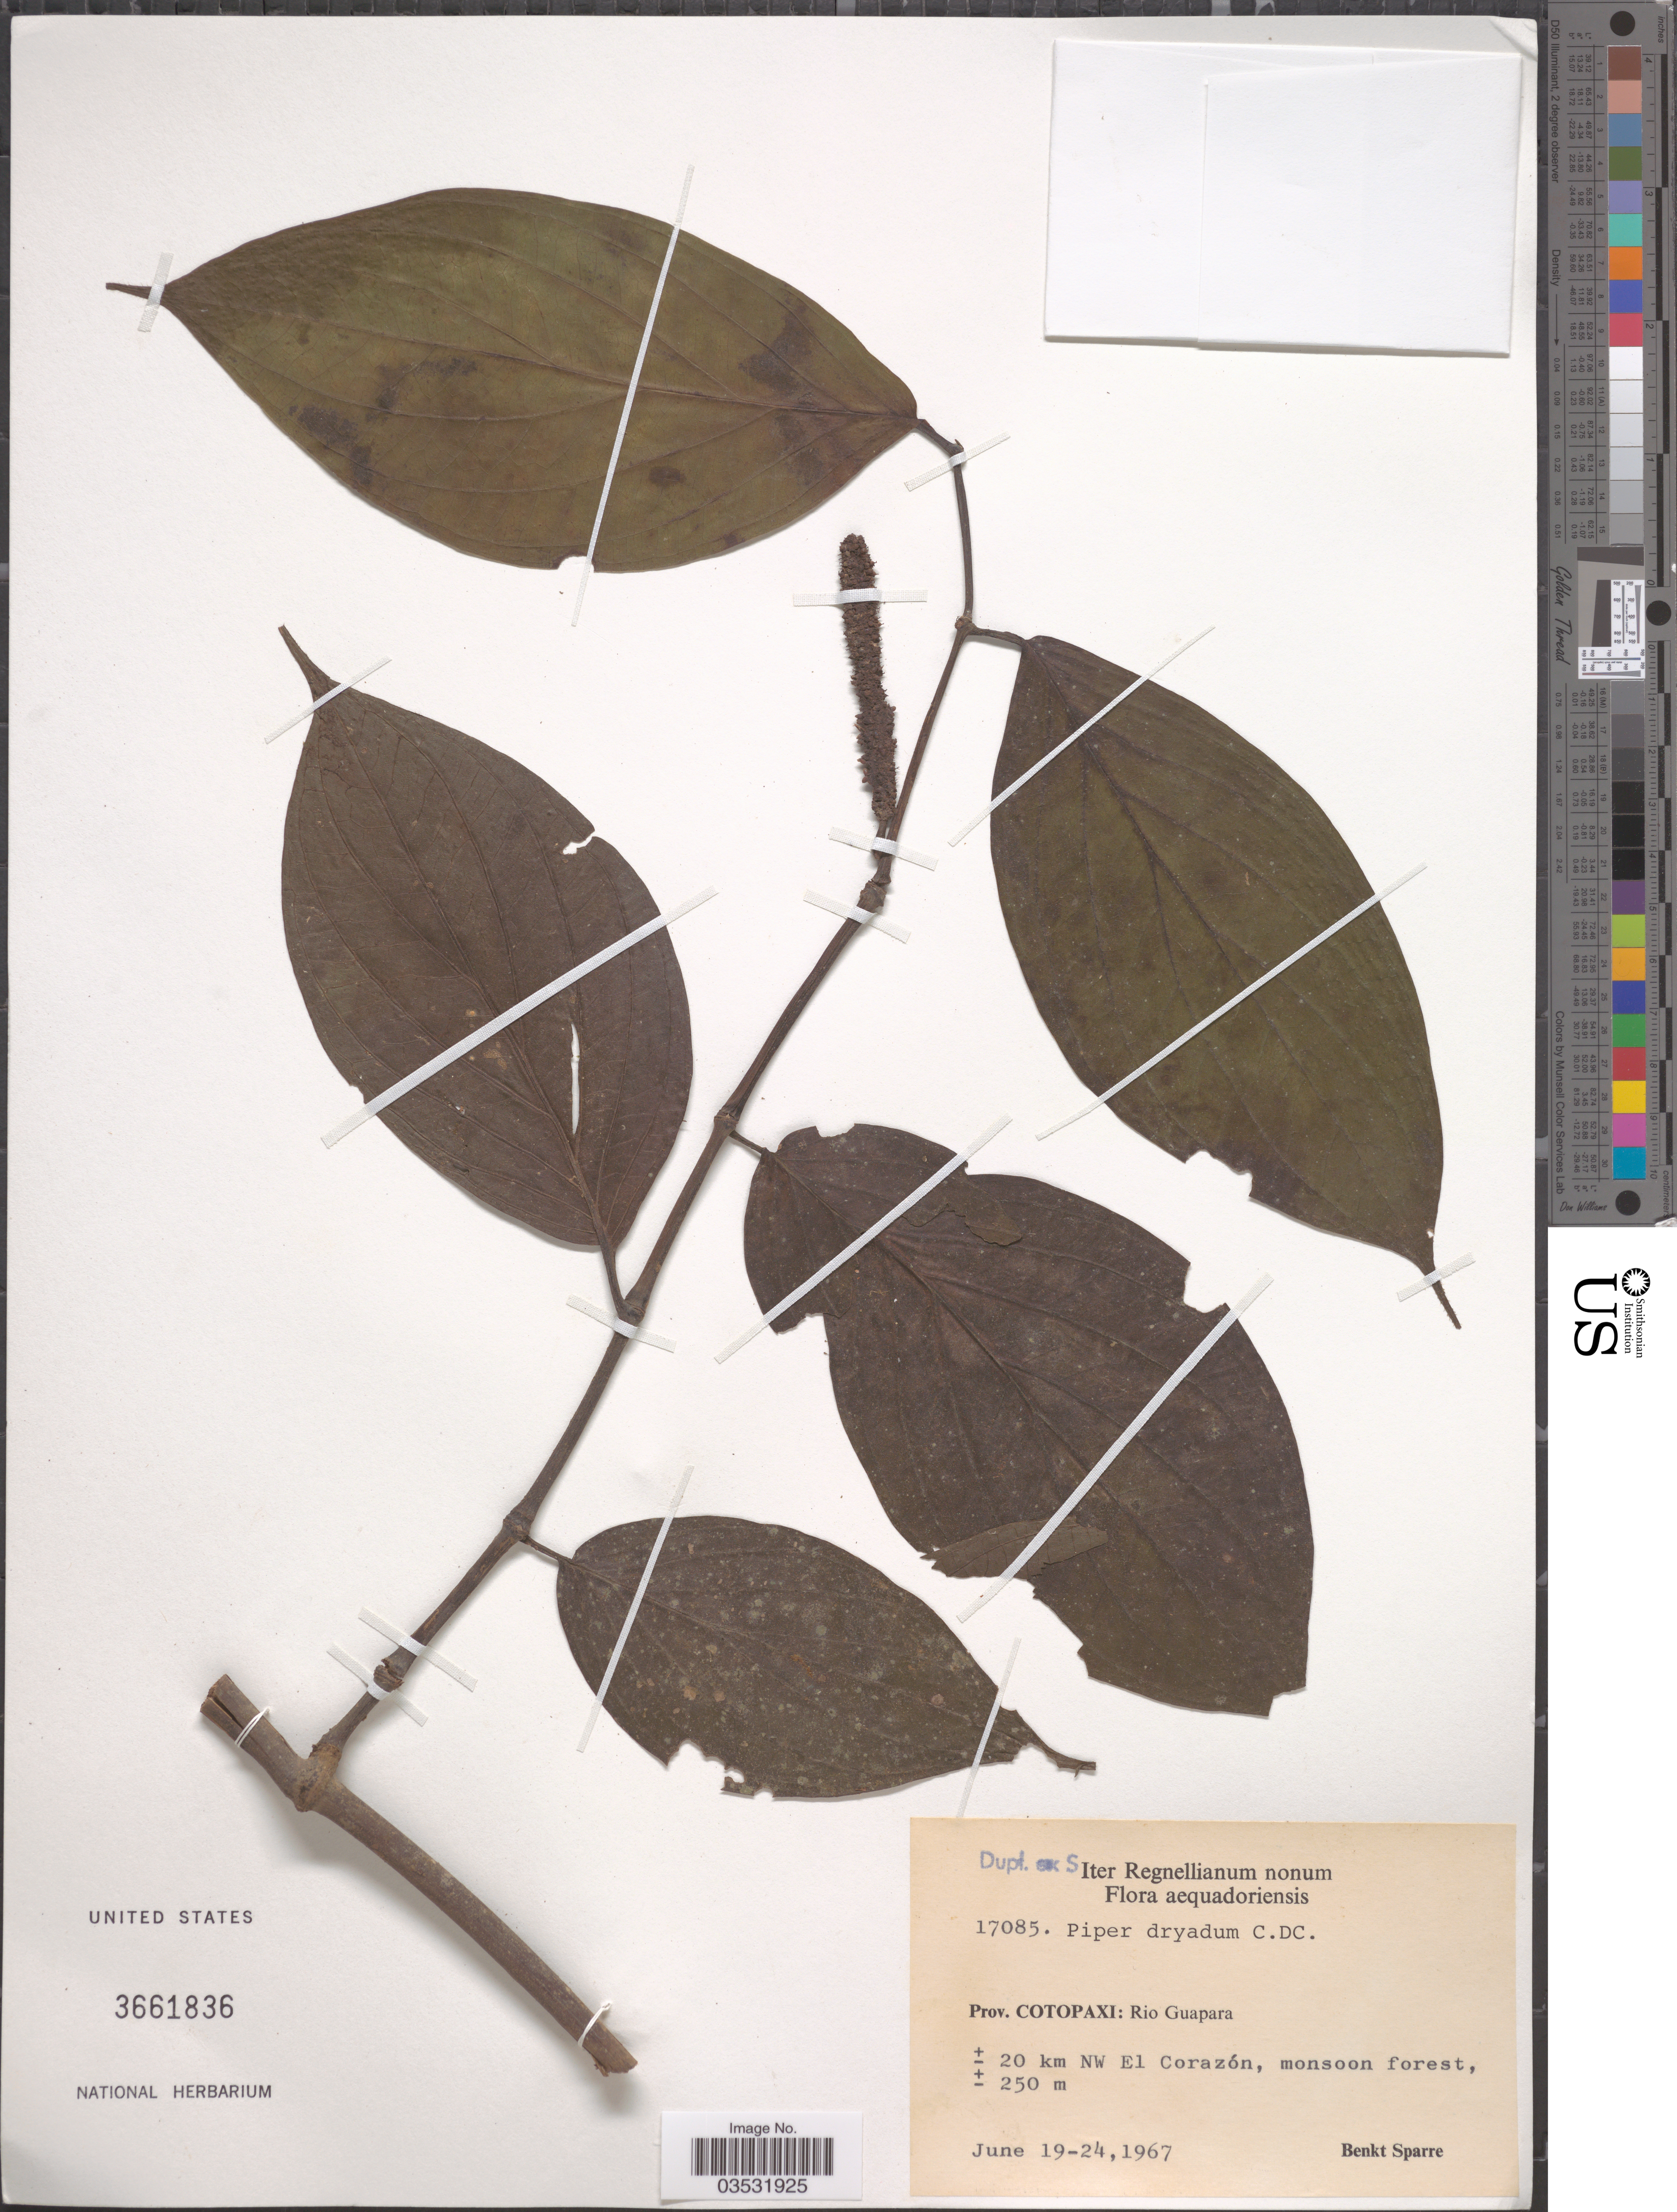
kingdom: Plantae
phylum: Tracheophyta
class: Magnoliopsida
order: Piperales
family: Piperaceae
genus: Piper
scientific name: Piper dryadum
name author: C. DC.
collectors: B. Sparre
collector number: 17085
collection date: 1967-06-19/1967-06-24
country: Ecuador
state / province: Cotopaxi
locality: Rio Guapara. ± 20 km NW El Corazón, monsoon forest.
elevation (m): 250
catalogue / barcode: US 3661836